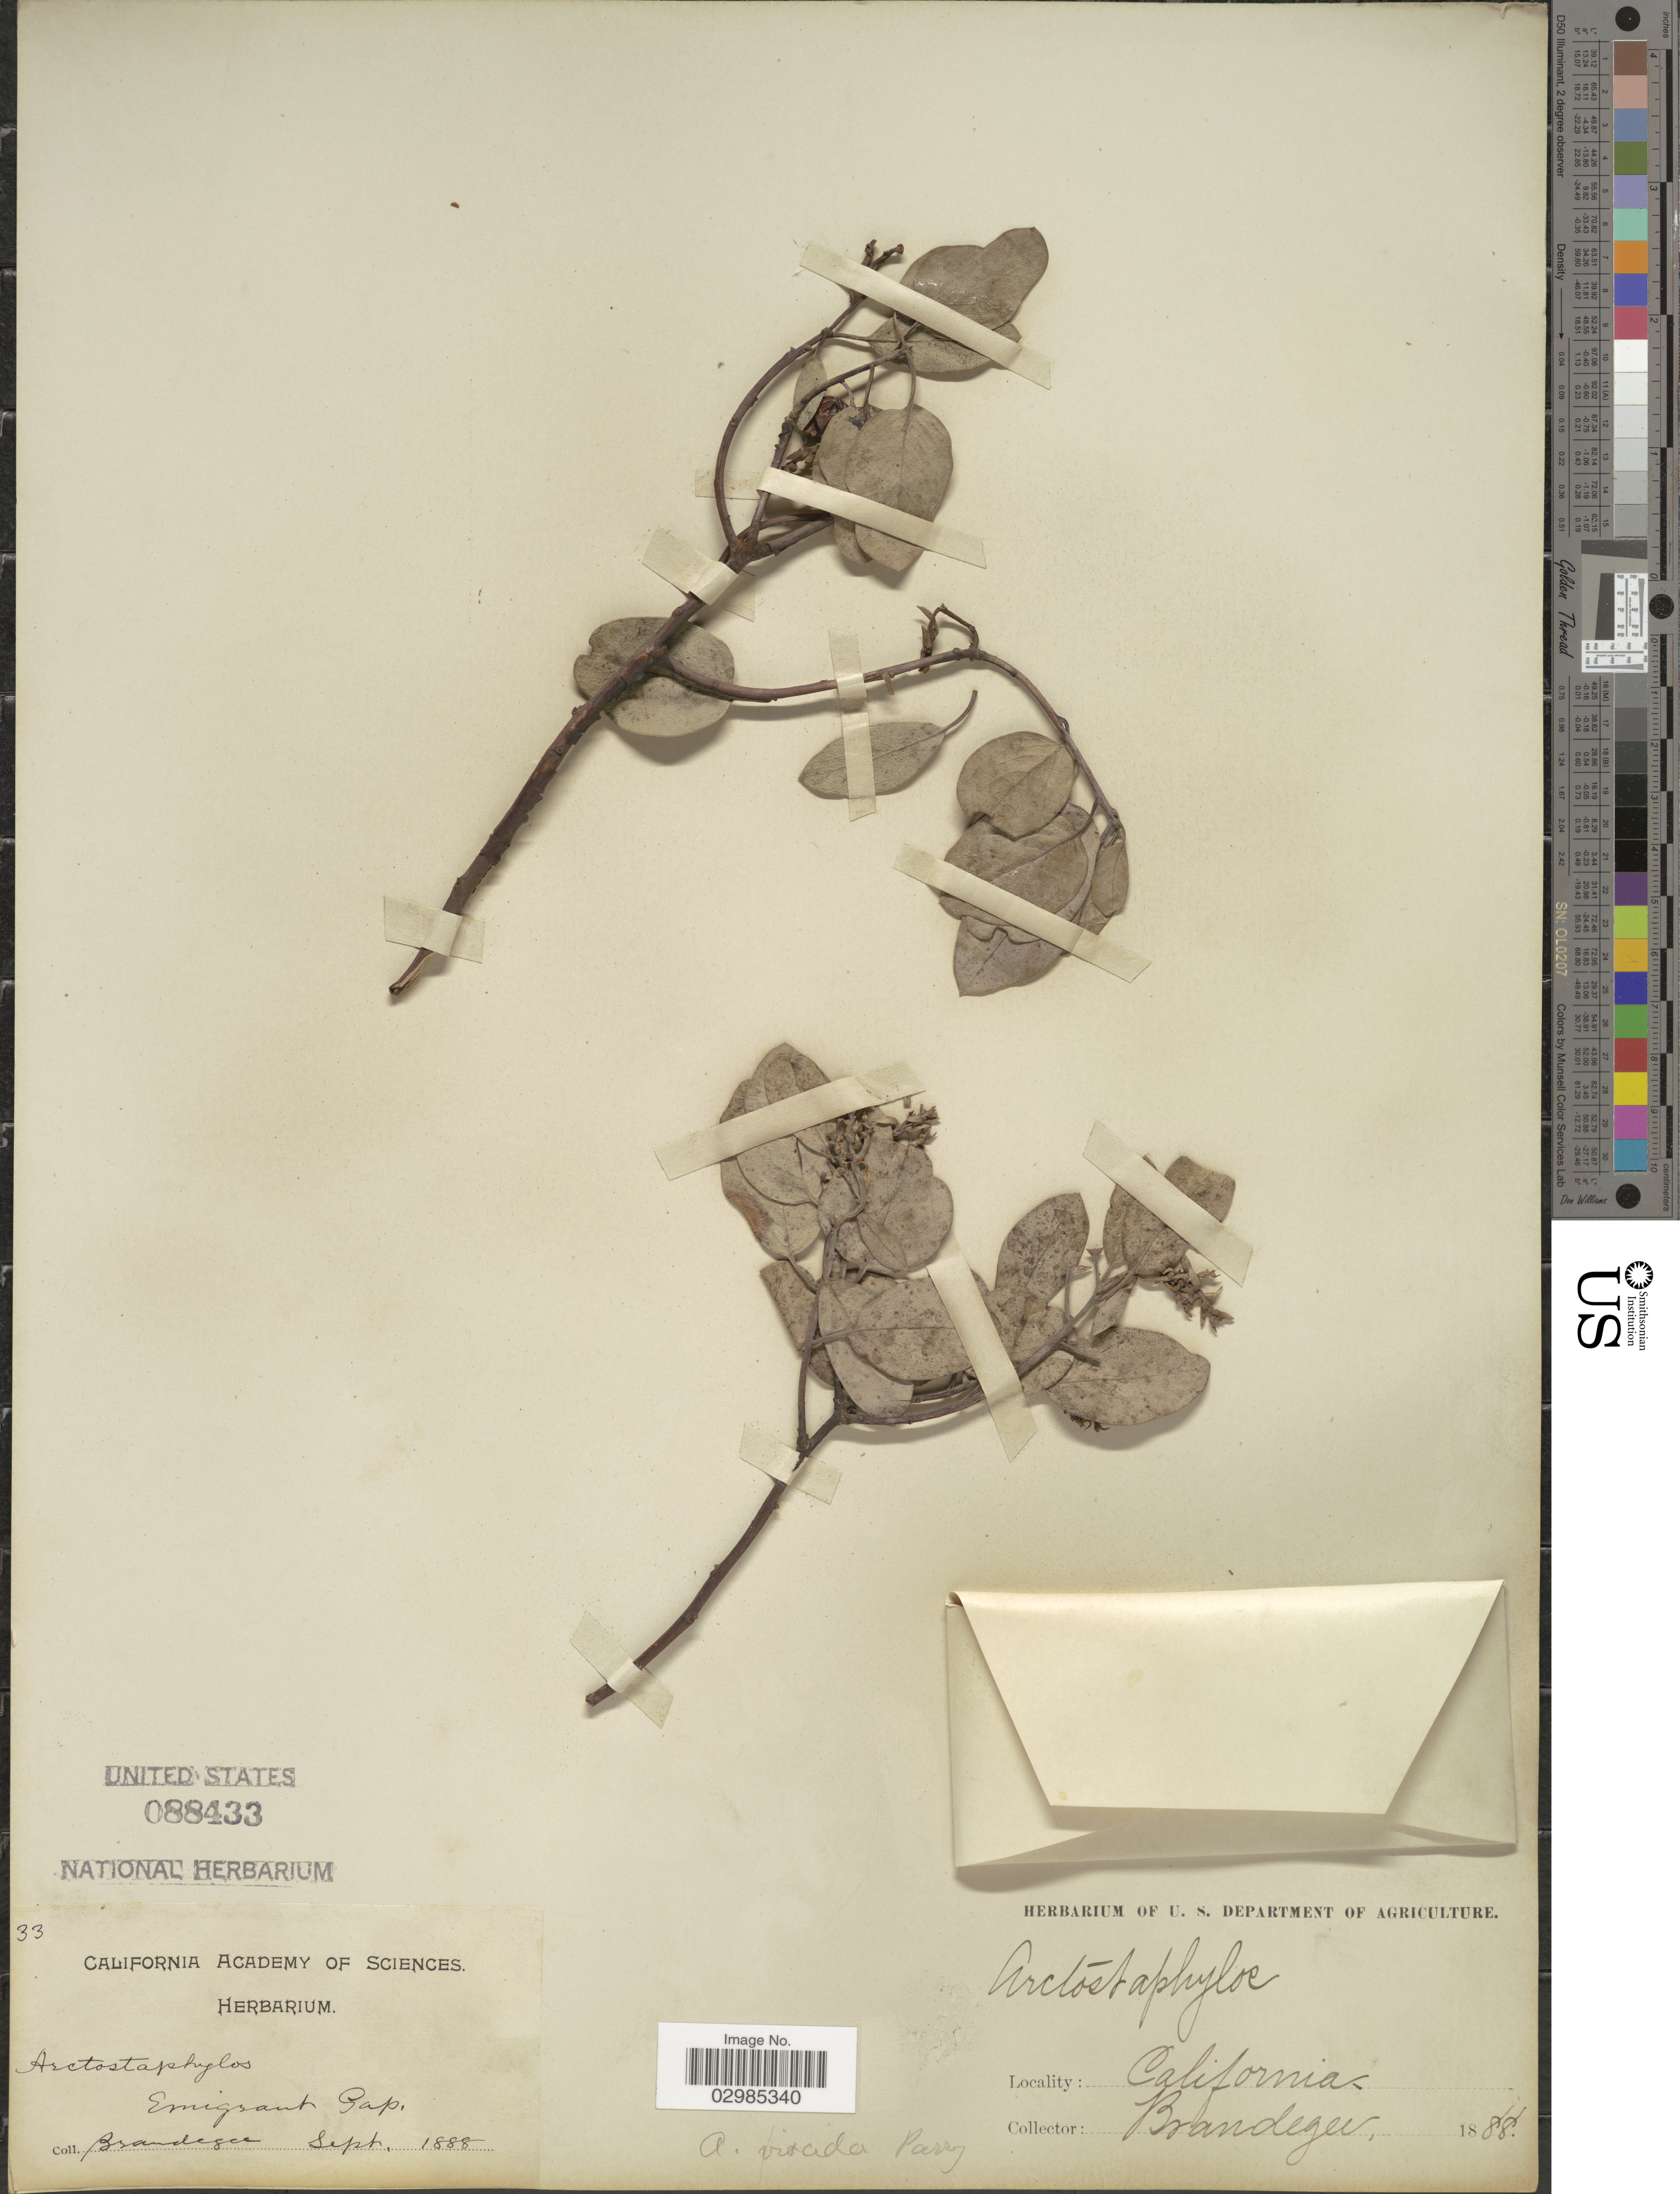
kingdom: Plantae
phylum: Tracheophyta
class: Magnoliopsida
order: Ericales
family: Ericaceae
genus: Arctostaphylos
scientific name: Arctostaphylos viscida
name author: Parry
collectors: -- Brandegee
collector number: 33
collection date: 1888-09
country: United States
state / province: California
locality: Emigrant Gap.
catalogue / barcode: US 88433